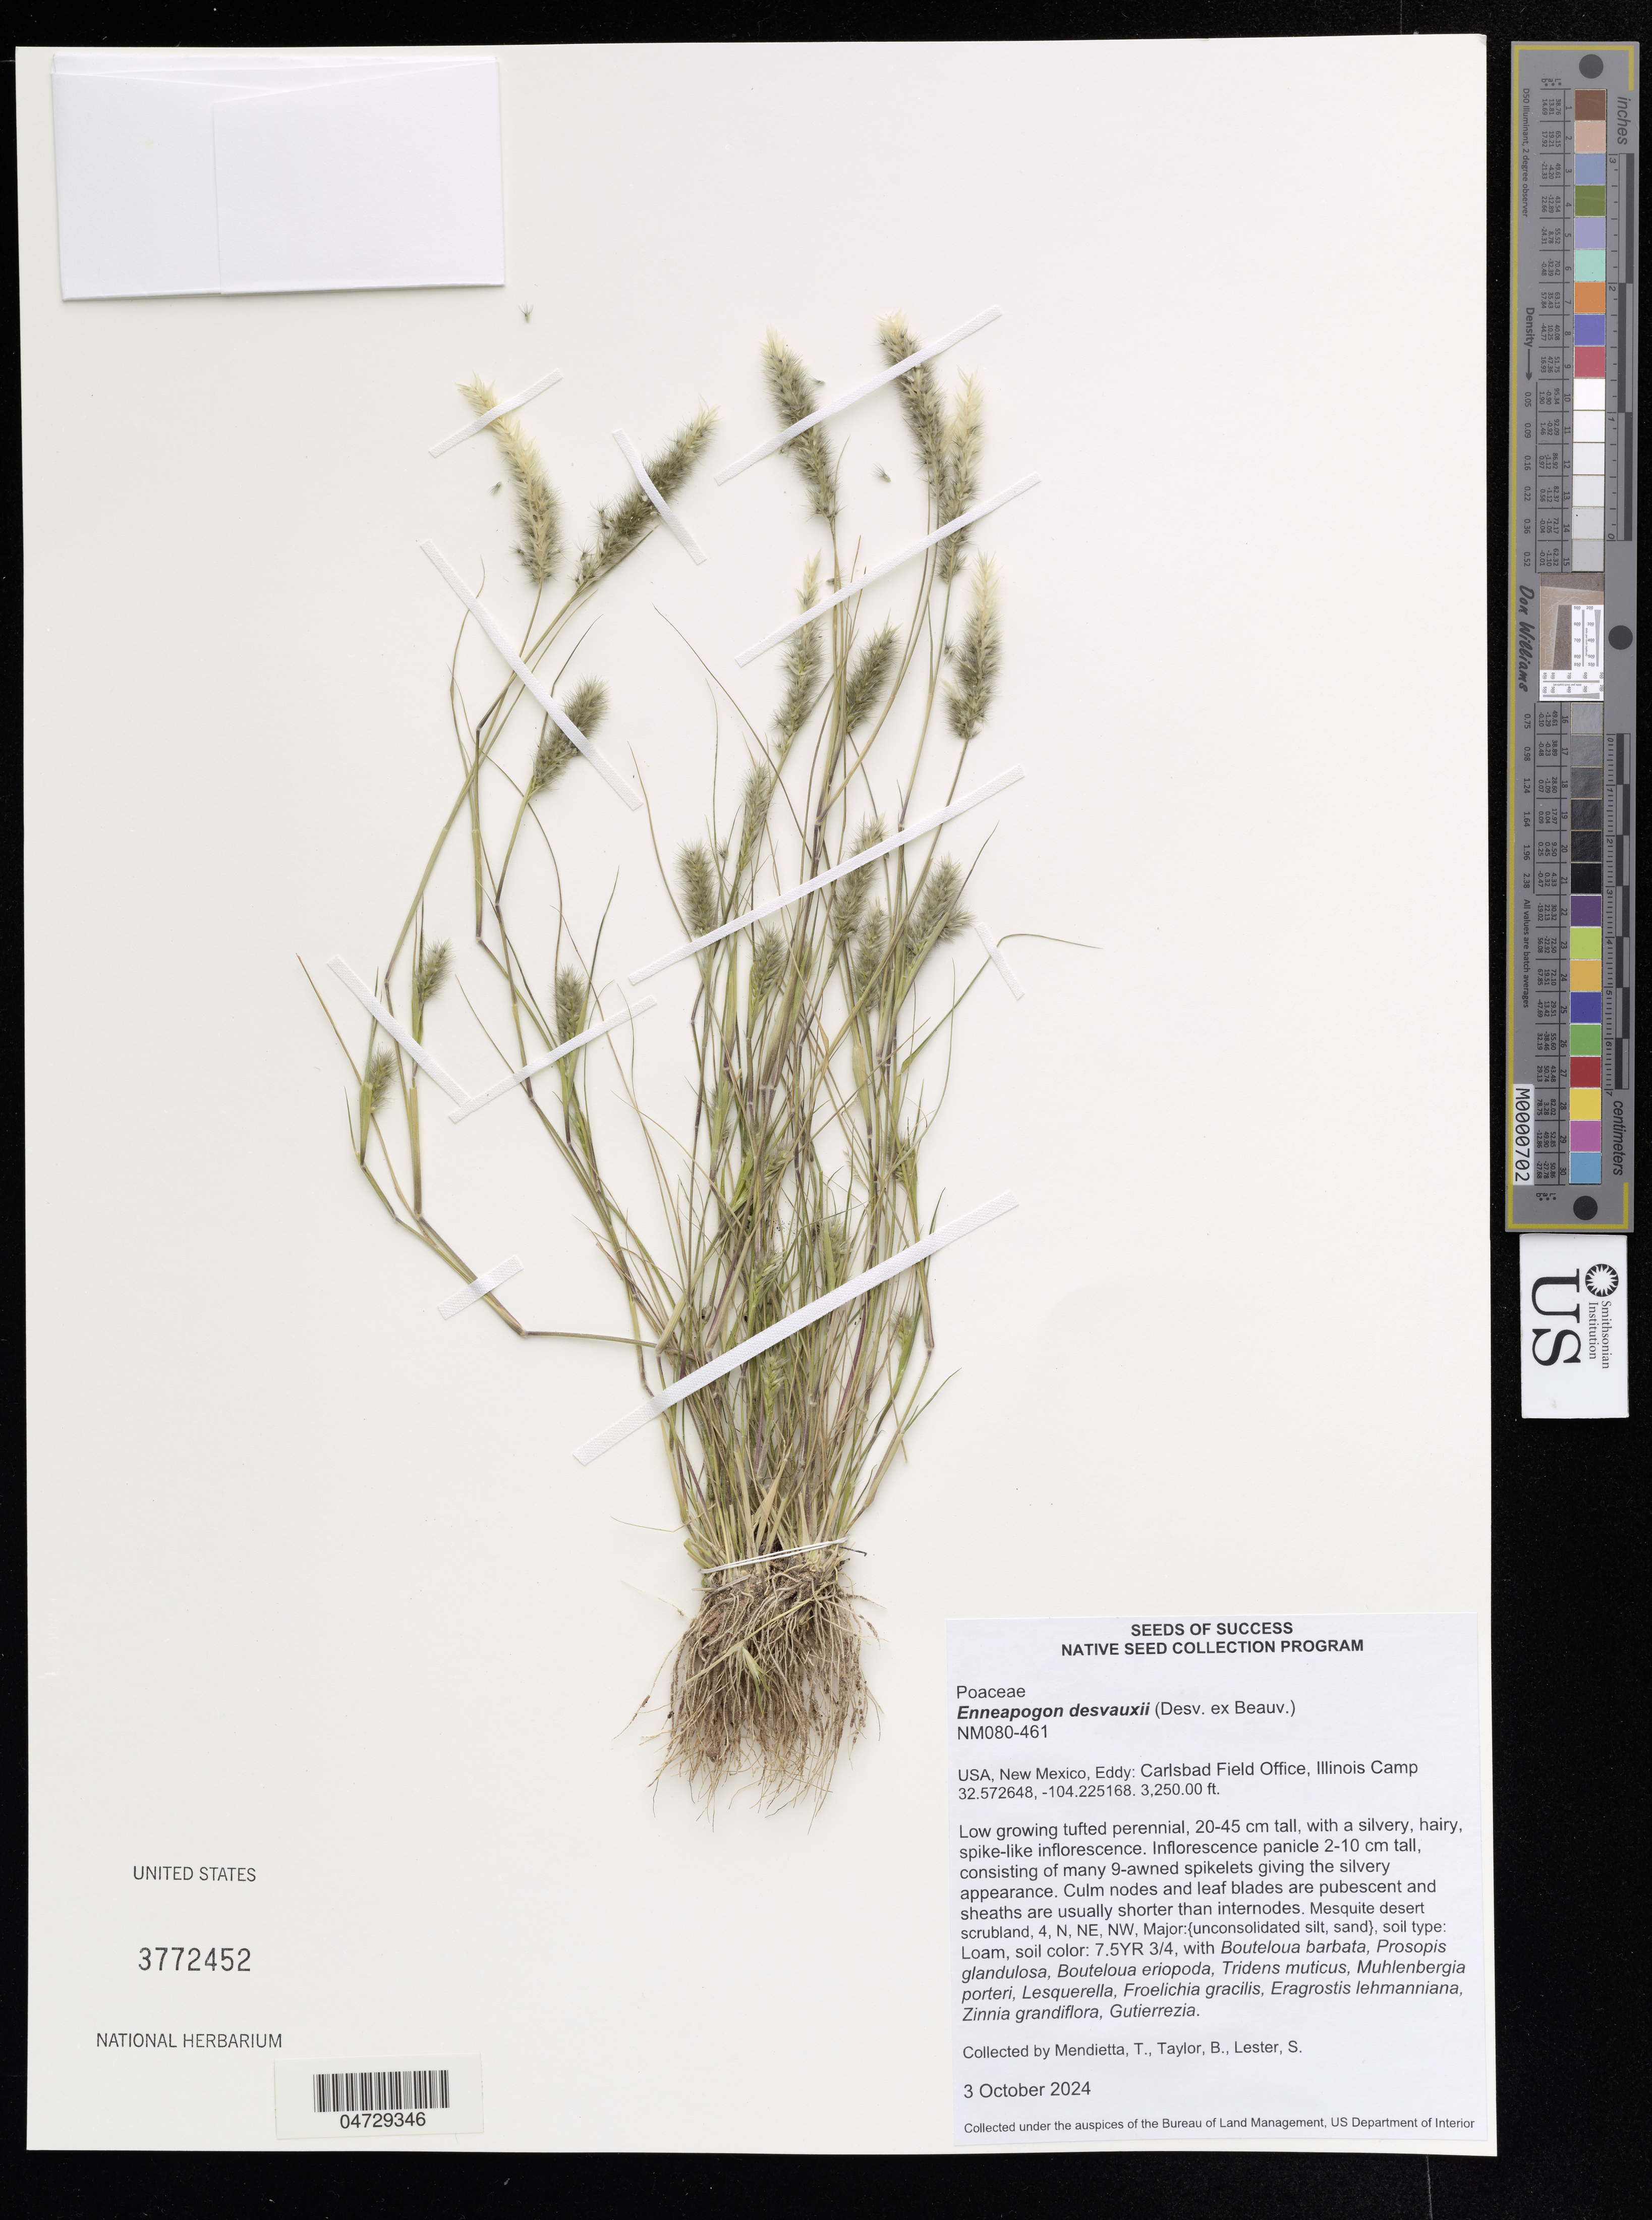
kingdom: Plantae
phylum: Tracheophyta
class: Liliopsida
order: Poales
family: Poaceae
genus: Enneapogon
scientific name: Enneapogon desvauxii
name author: P. Beauv.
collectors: T. Mendietta, B. Taylor & S. Lester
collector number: NM080-461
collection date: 2024-10-03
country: United States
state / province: New Mexico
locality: Eddy: Carlsbad Field Office, Illinois Camp.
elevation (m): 990.6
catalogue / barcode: US 3772452